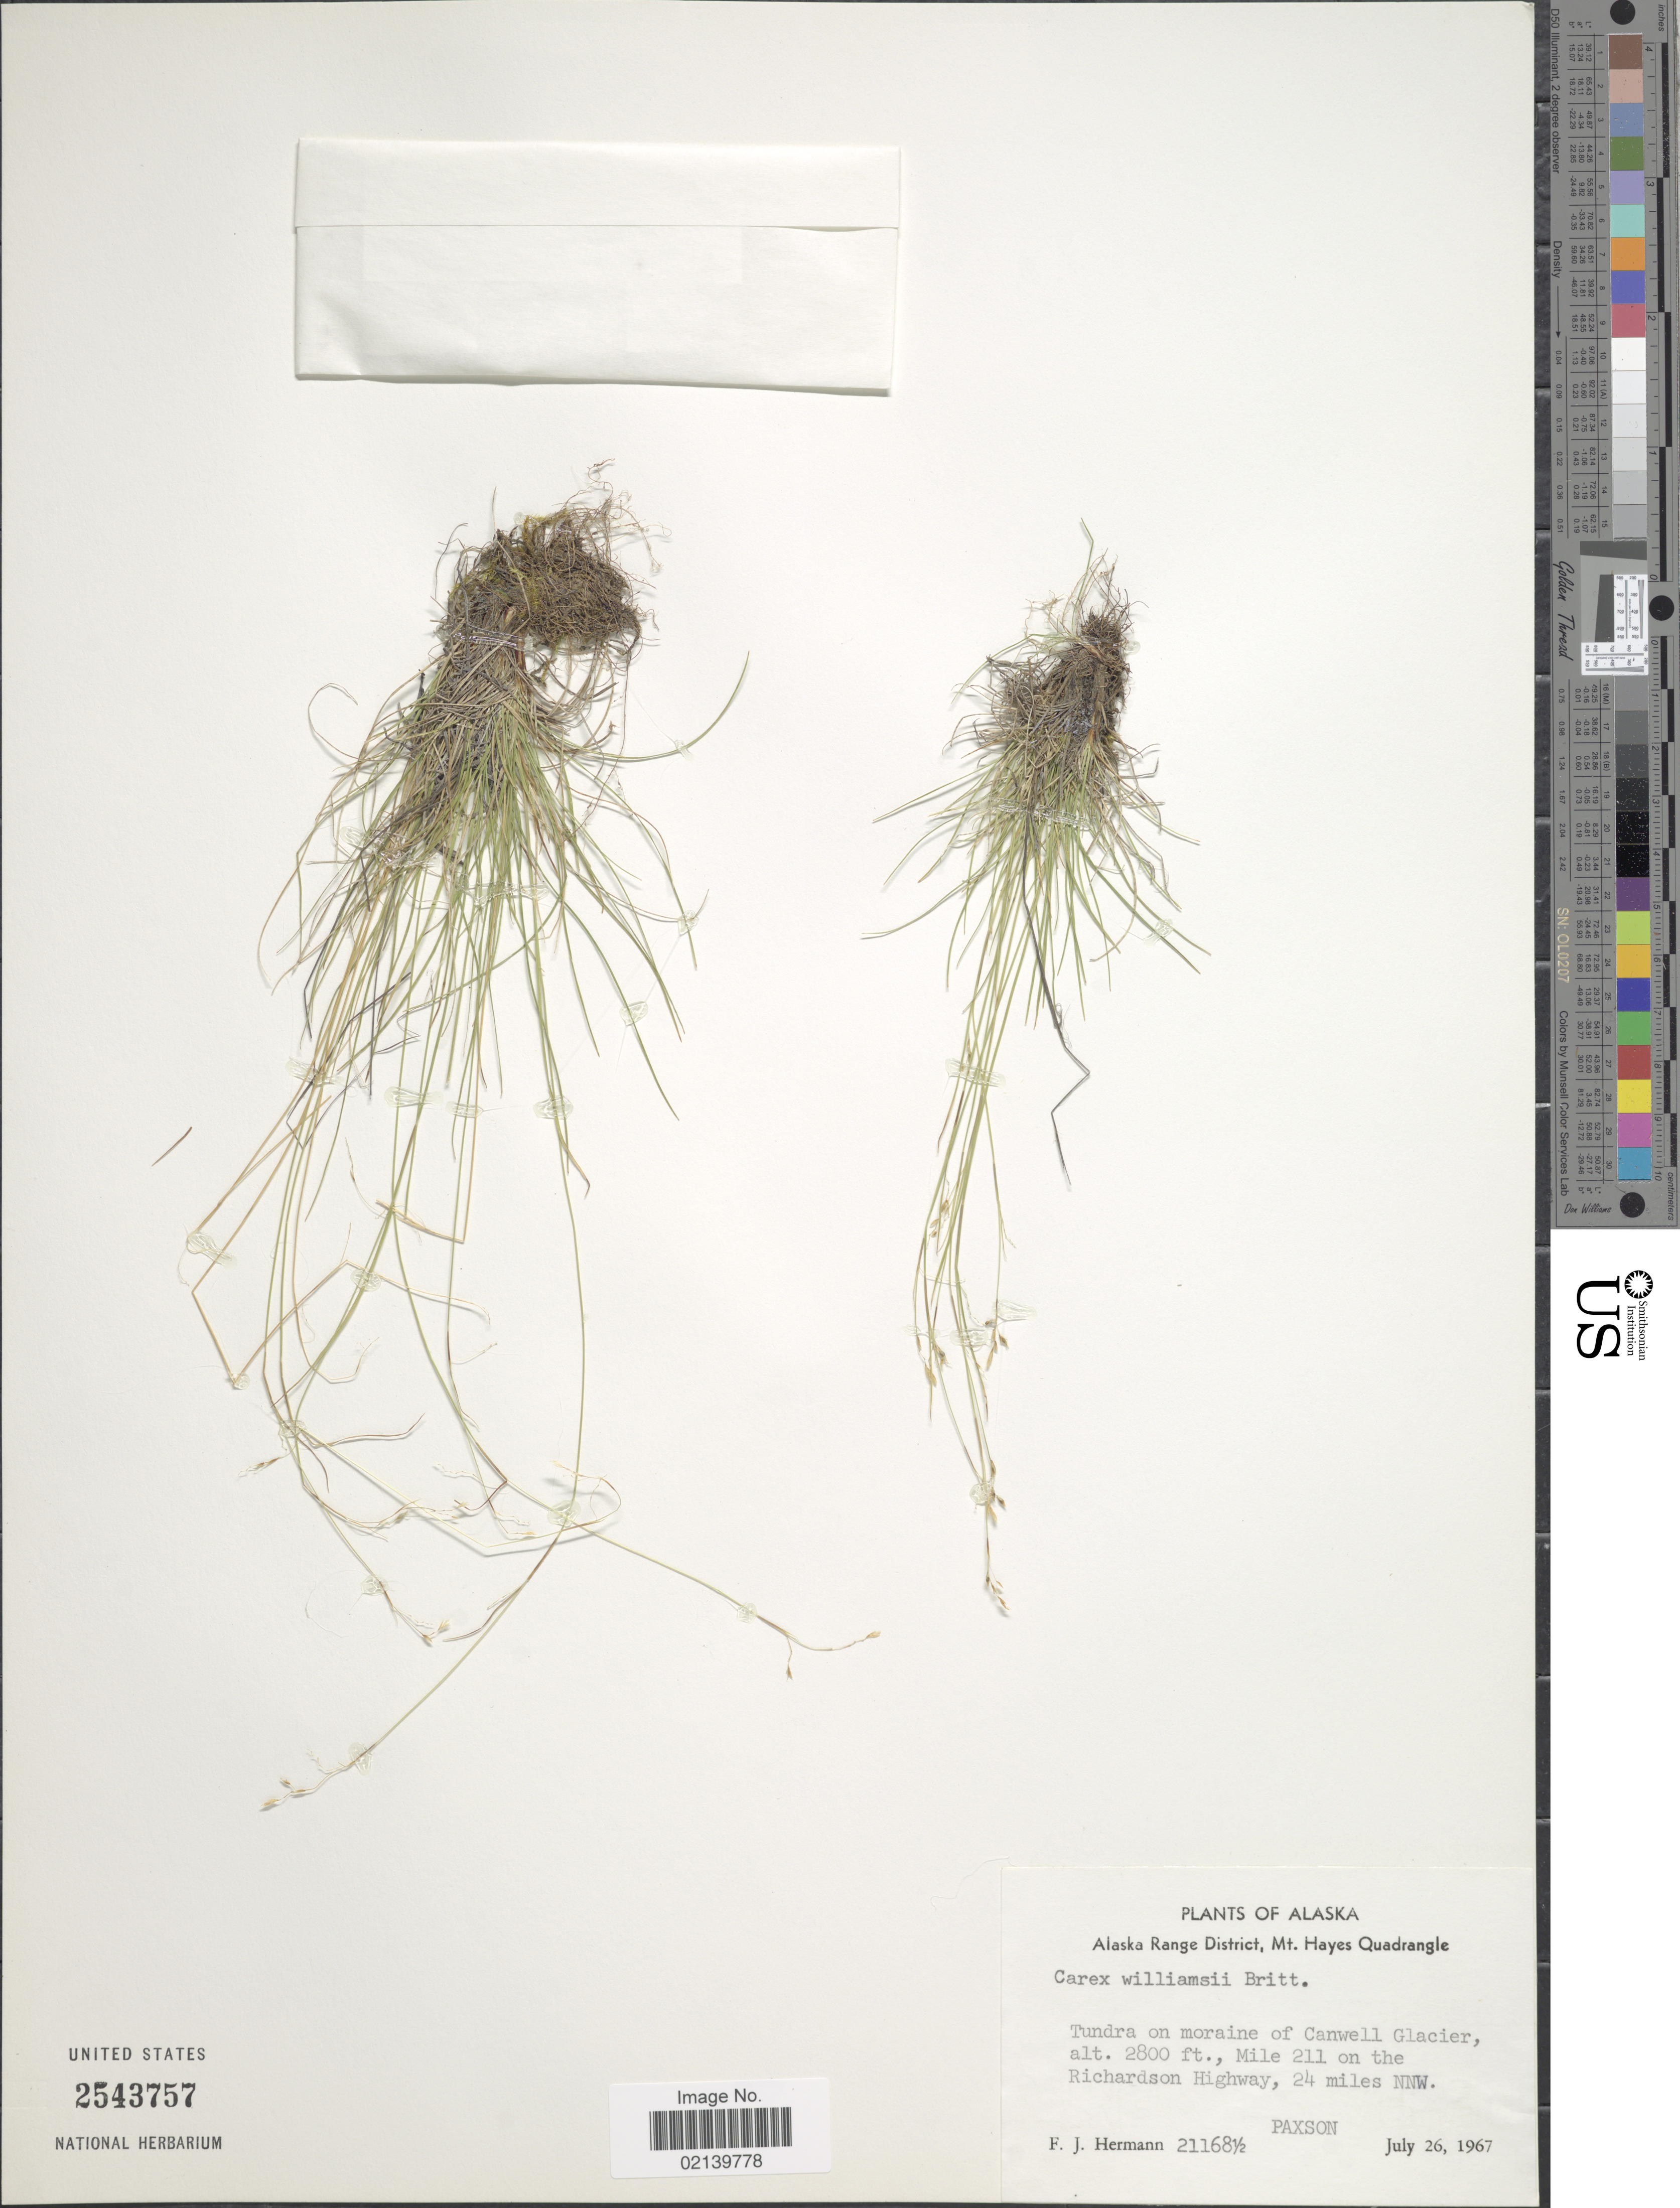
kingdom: Plantae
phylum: Tracheophyta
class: Liliopsida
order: Poales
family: Cyperaceae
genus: Carex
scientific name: Carex williamsii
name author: Britton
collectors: F. J. Hermann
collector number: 21168½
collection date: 1967-07-26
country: United States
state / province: Alaska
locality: Alaska, Tundra on moraine of Canwell Glacier, Mile 211 on the Richardson Highway, 24 miles NNW, Paxson. Alaska Range District, Mt. Hayes Quadrangle. Paxson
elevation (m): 853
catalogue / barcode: US 2543757